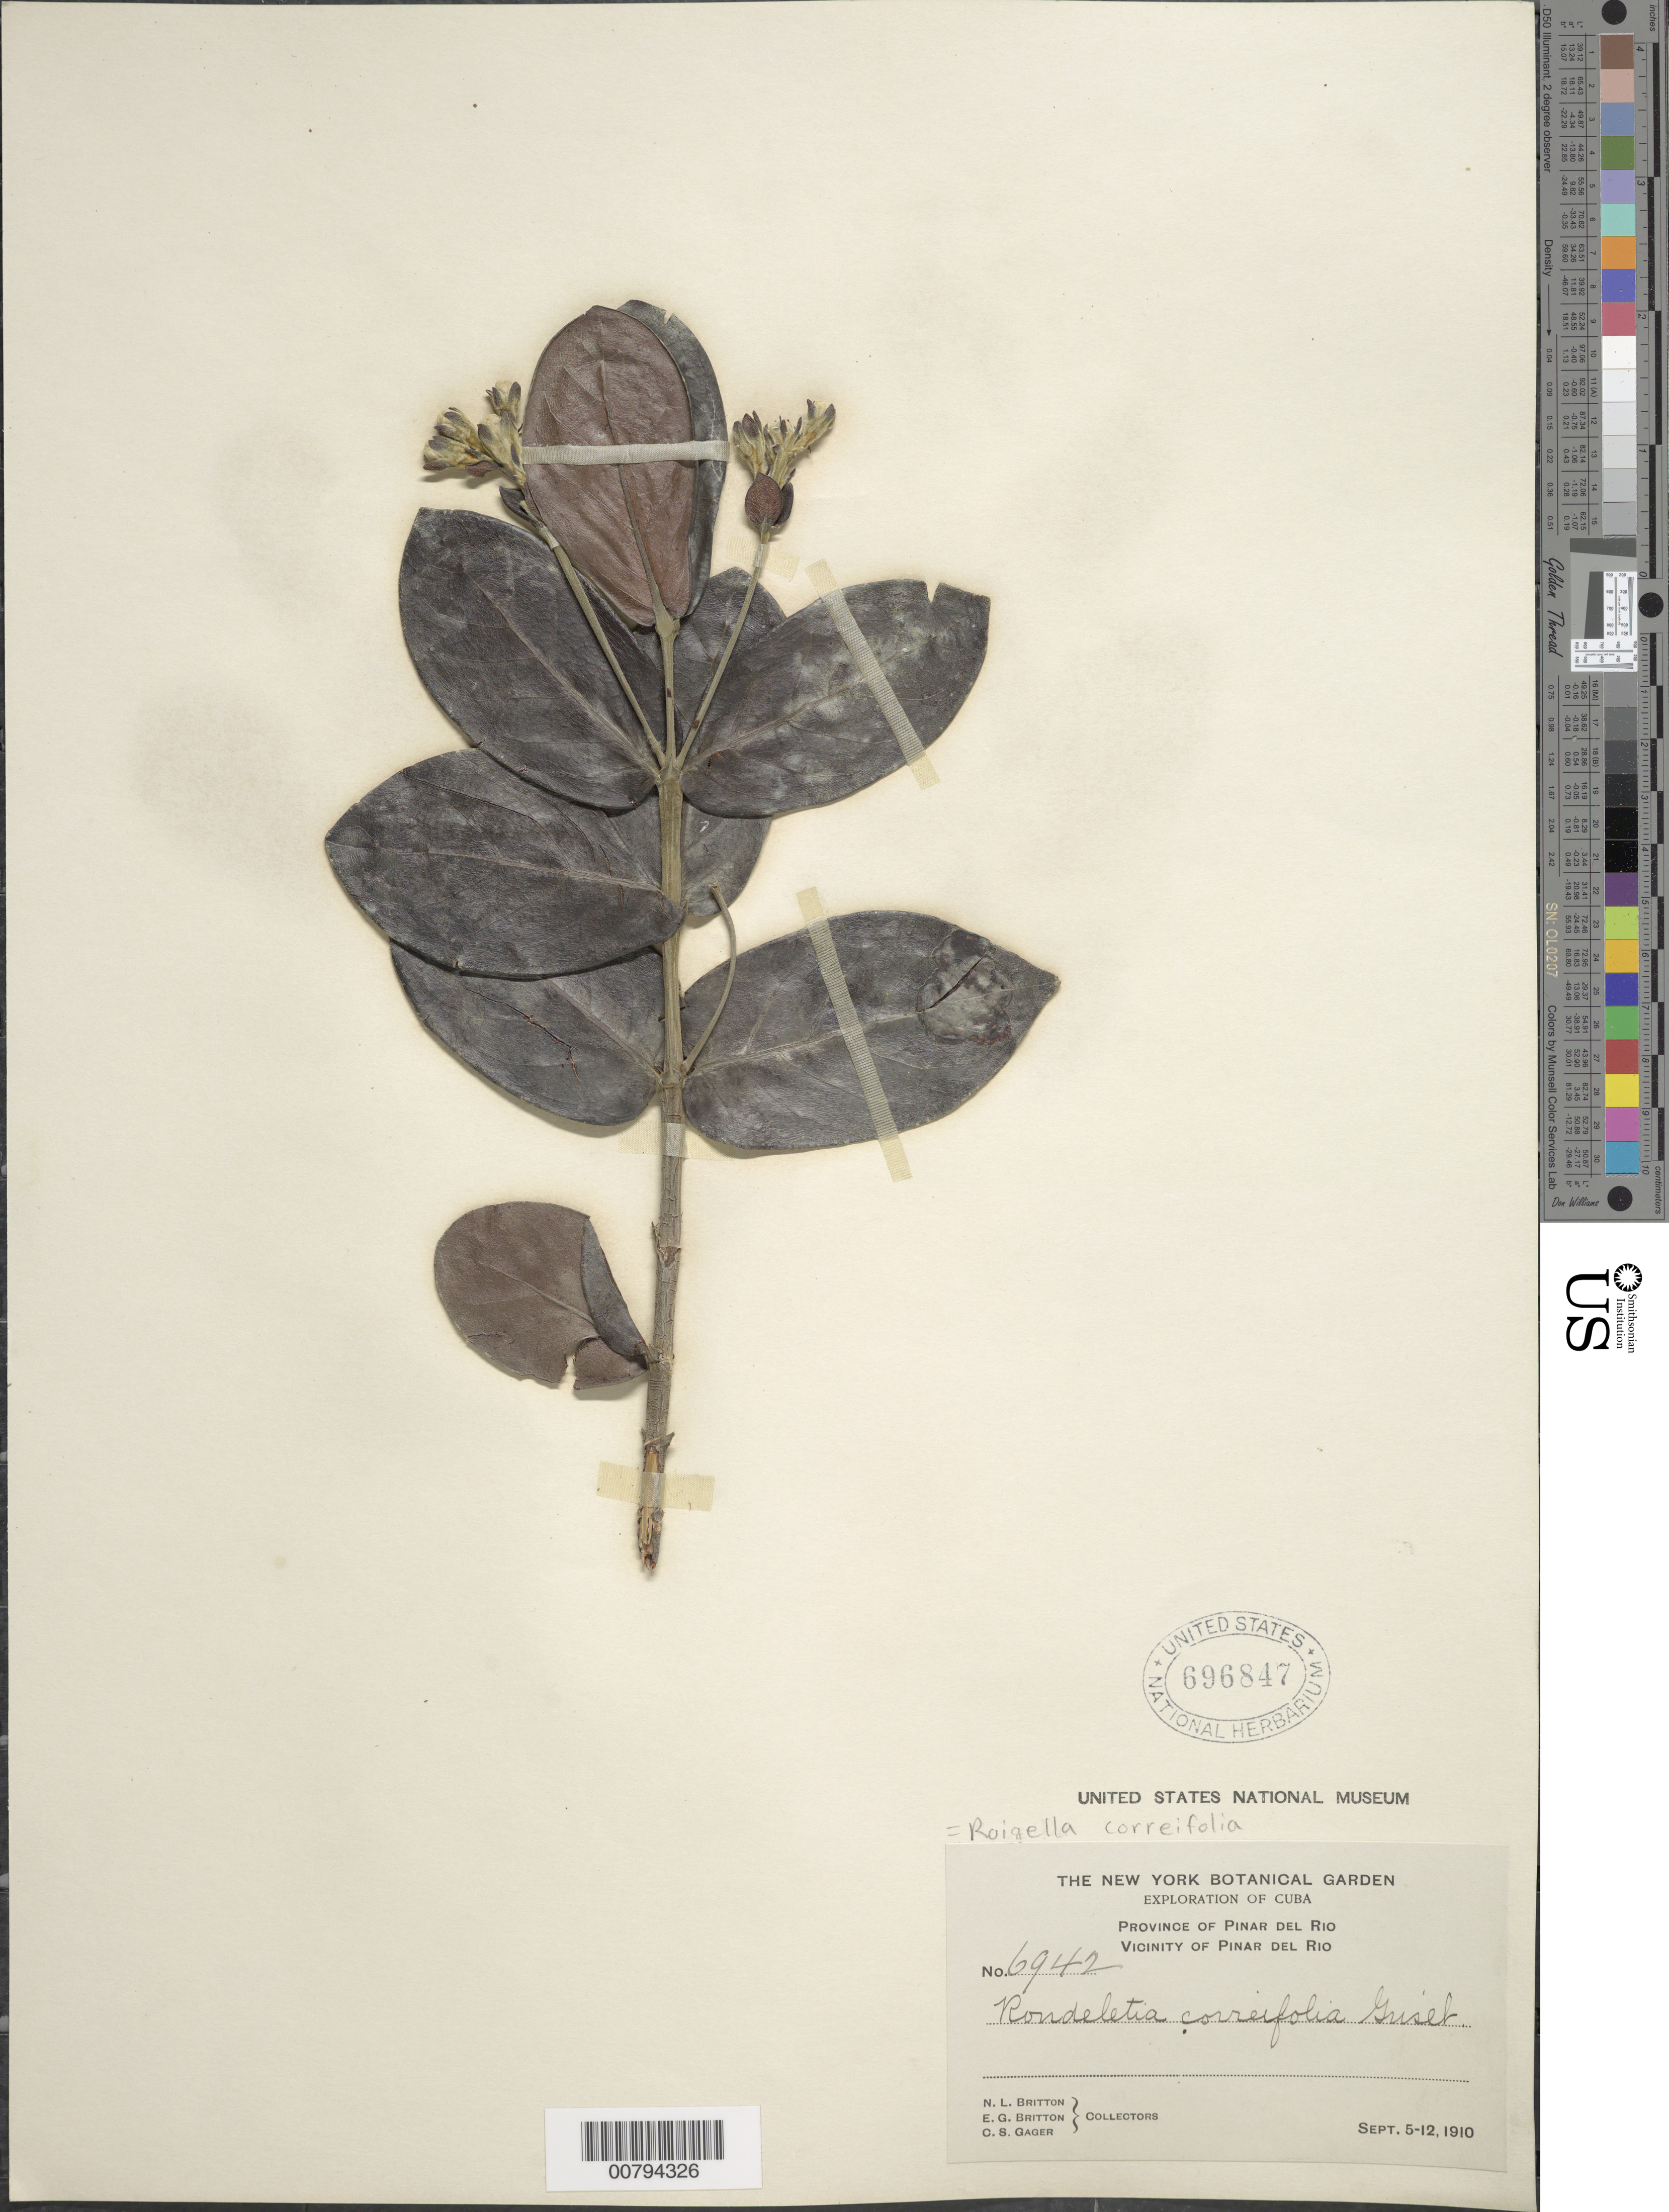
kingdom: Plantae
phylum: Tracheophyta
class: Magnoliopsida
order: Gentianales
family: Rubiaceae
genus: Roigella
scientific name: Roigella correifolia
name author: (Griseb.) Borhidi & Fernández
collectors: N. Britton, E. G. Britton & C. Gager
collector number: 6942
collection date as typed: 05 Sep 1910 to 12 Sep 1910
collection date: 1910-09-05/1910-09-12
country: Cuba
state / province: Pinar del Río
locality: Vicinity of Pinar del Rio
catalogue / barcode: US 696847